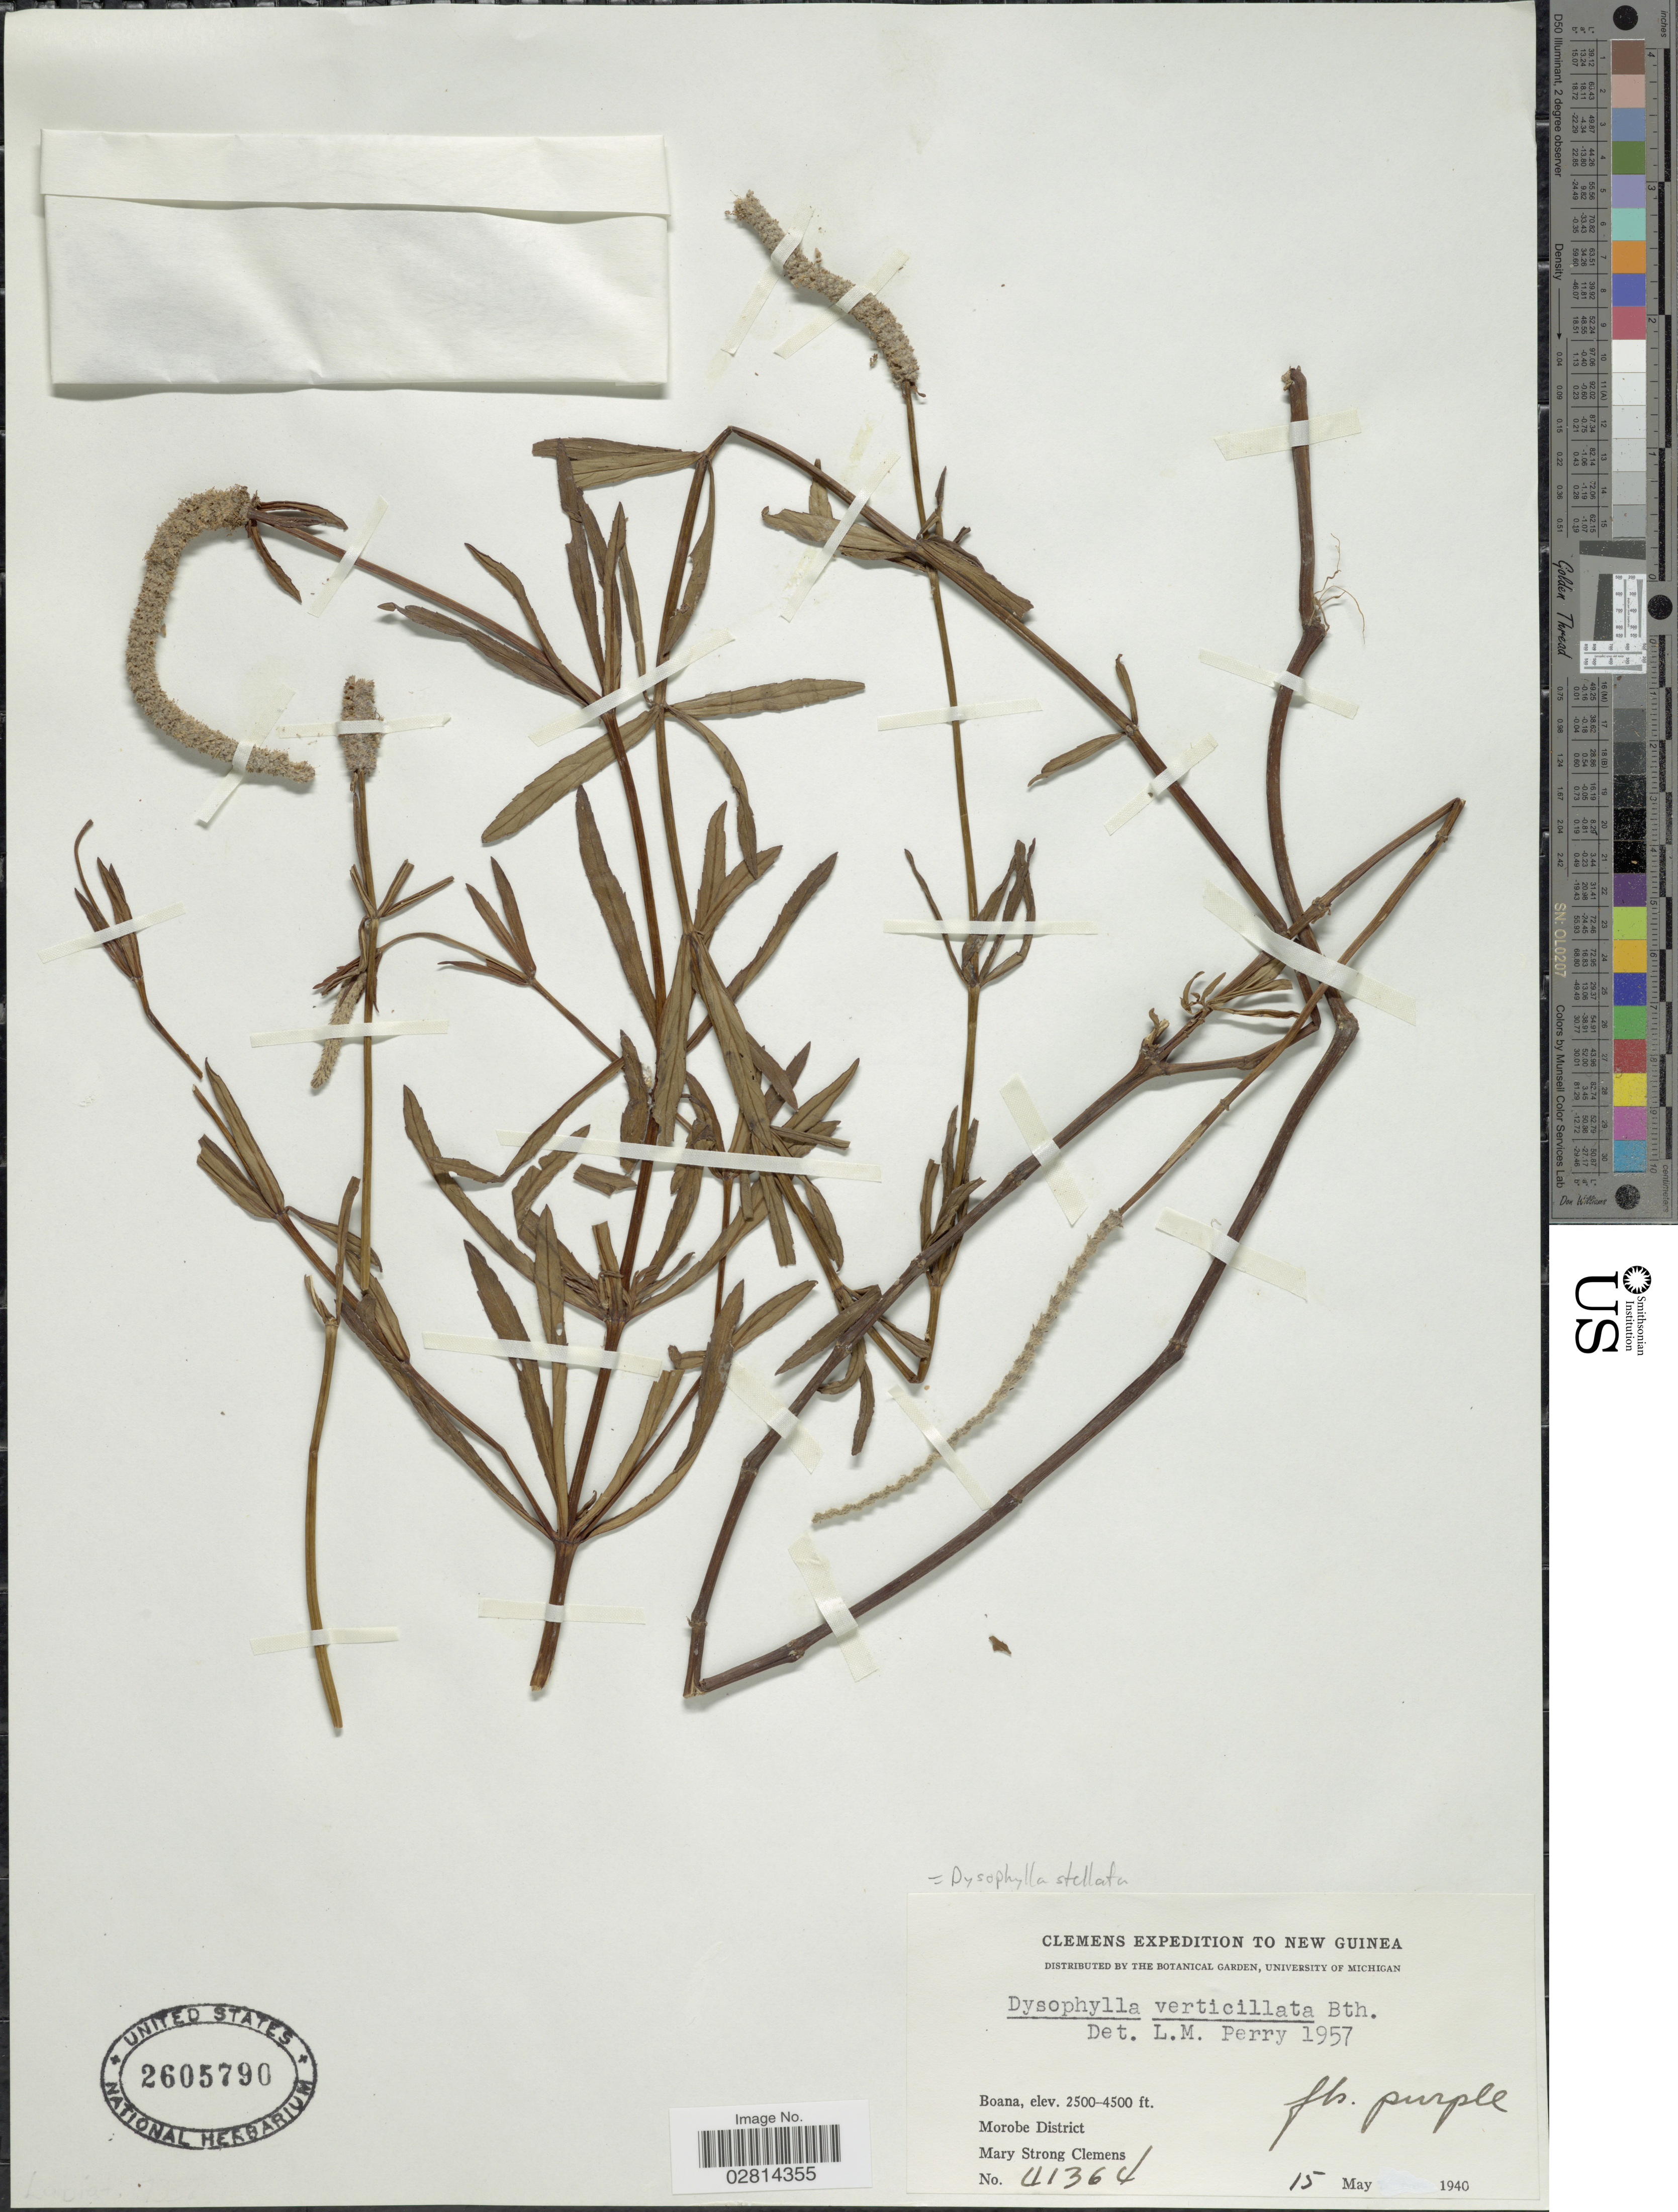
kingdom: Plantae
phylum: Tracheophyta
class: Magnoliopsida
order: Lamiales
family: Lamiaceae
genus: Pogostemon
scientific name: Pogostemon stellatus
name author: (Lour.) Kuntze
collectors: M. S. Clemens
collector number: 41364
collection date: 1940-05-15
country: Papua New Guinea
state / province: Morobe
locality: New Guinea. Boana. Morobe District.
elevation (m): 732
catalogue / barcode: US 2605790